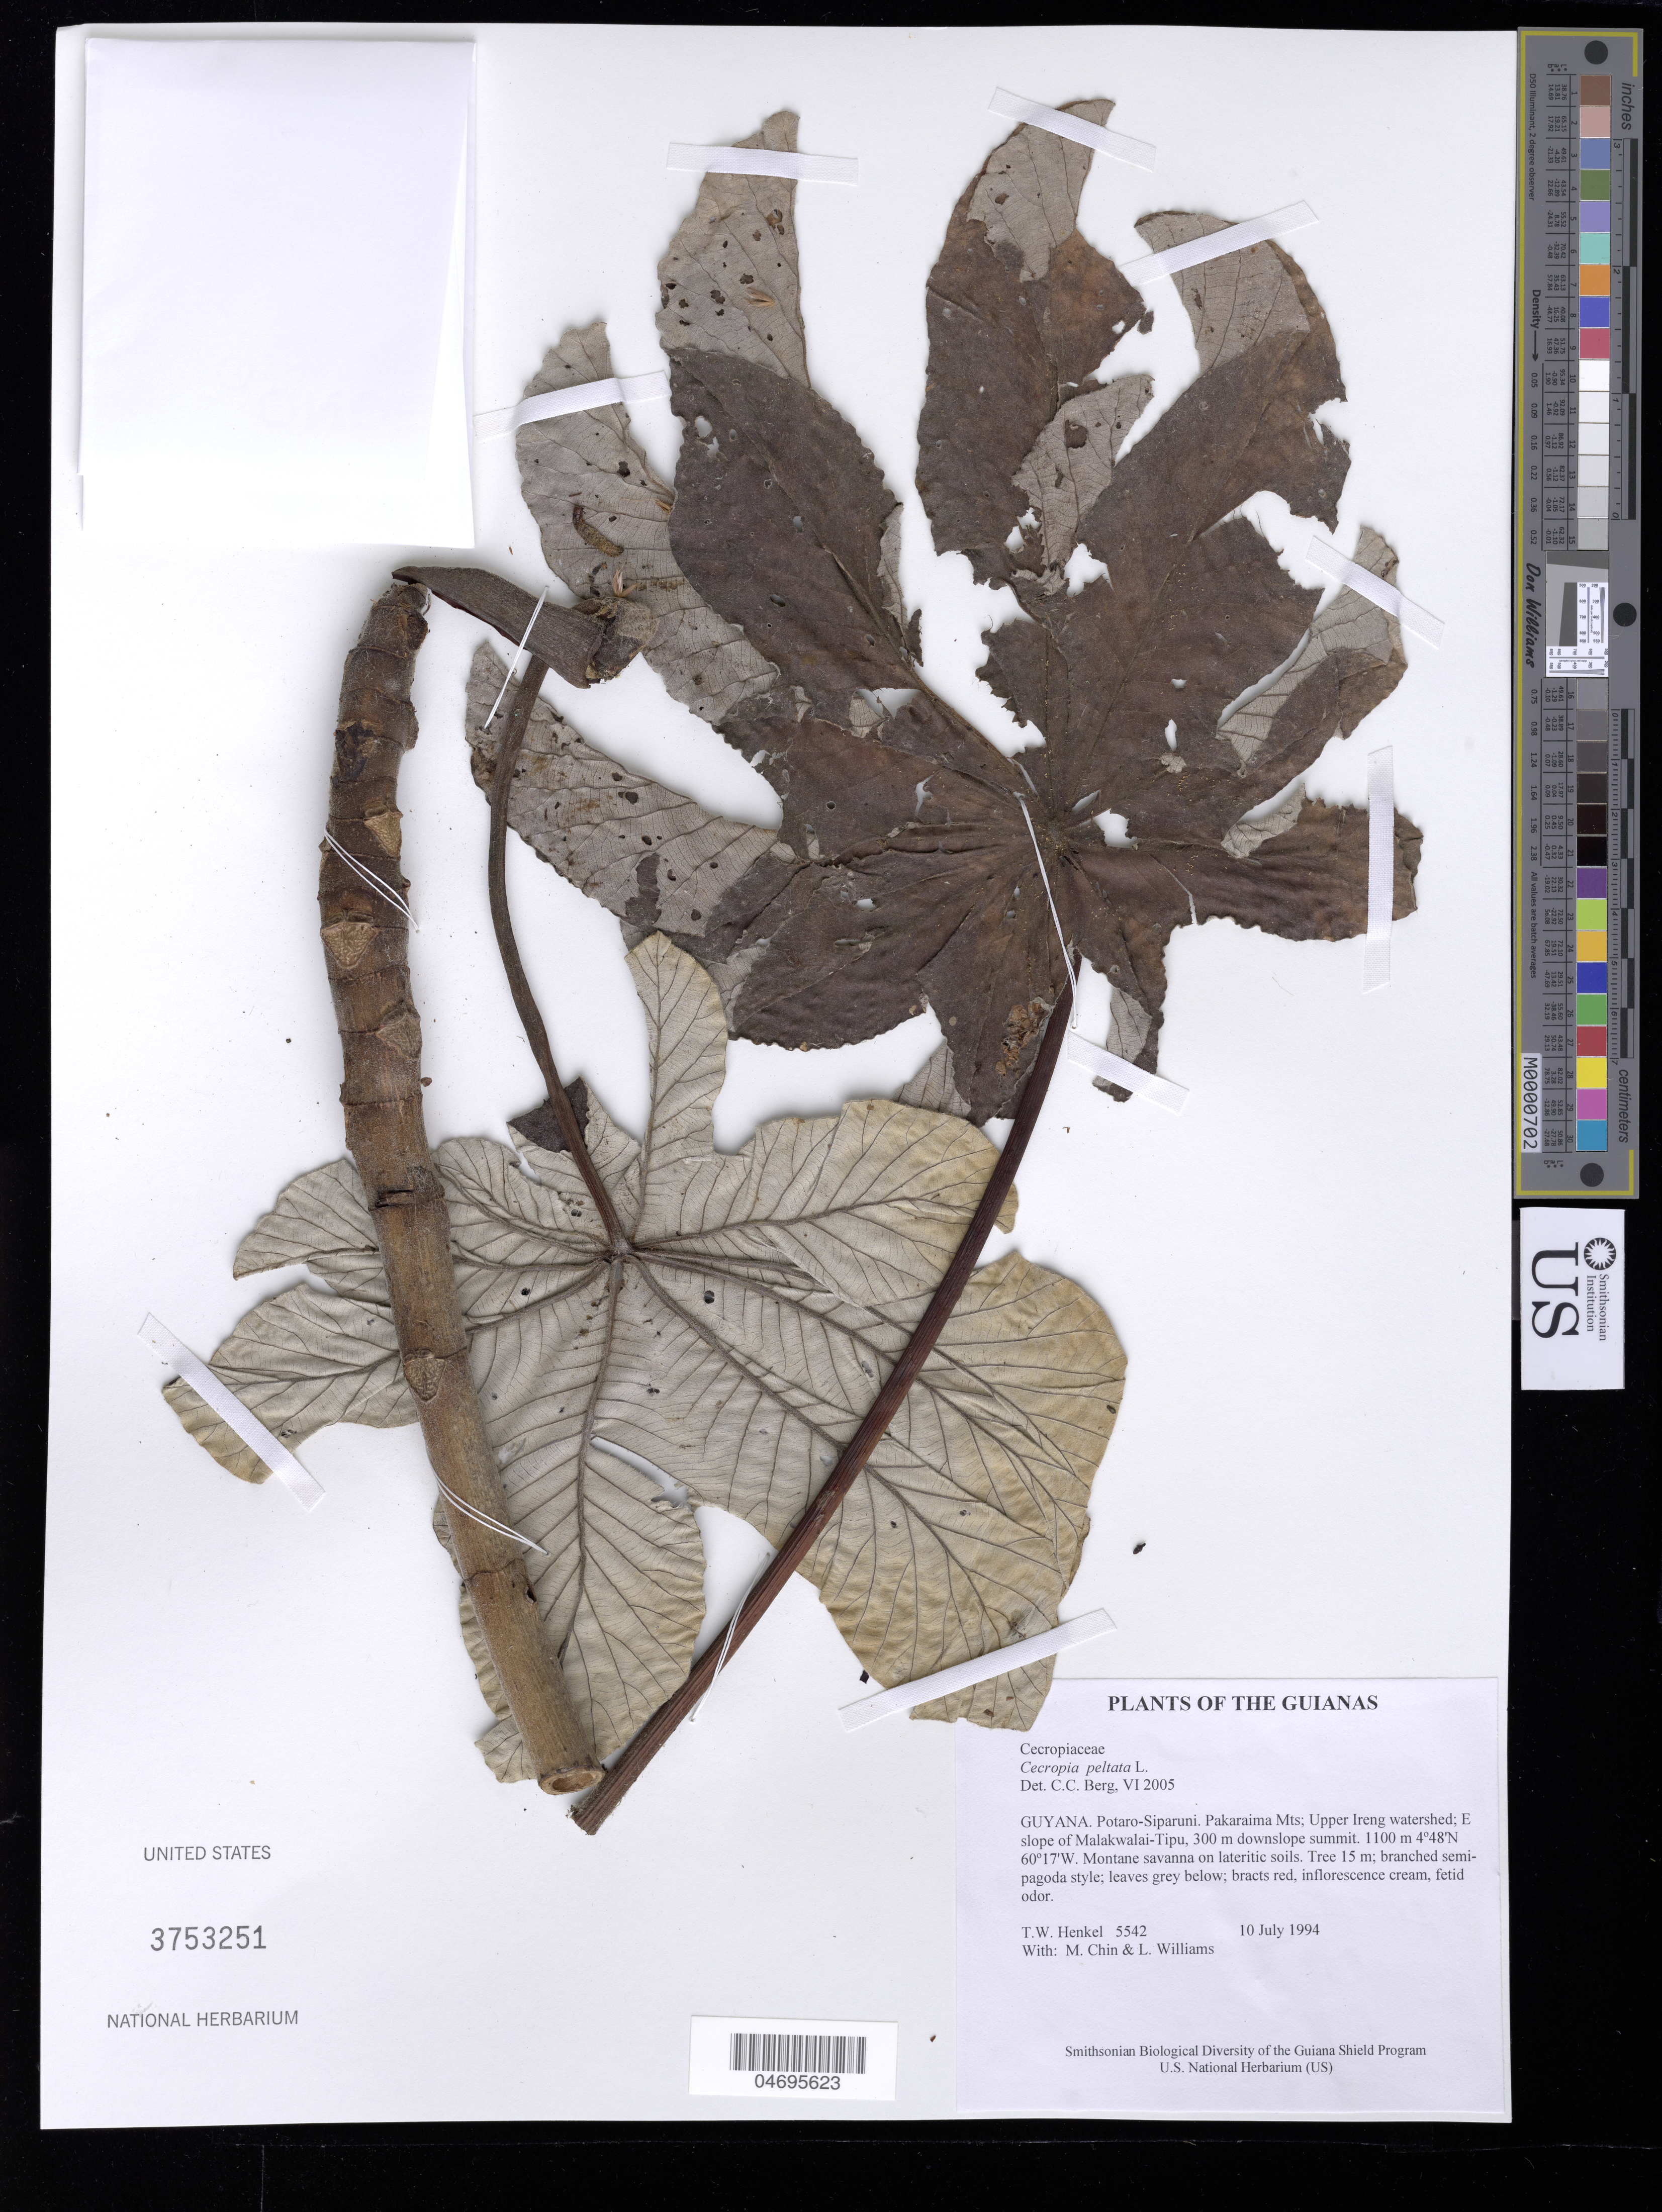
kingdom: Plantae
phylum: Tracheophyta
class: Magnoliopsida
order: Rosales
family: Urticaceae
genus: Cecropia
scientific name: Cecropia peltata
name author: L.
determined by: Berg, C. C.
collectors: T. Henkel, M. Chin & L. Williams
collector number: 5542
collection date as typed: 10 July 1994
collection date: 1994-07-10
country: Guyana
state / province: Potaro-Siparuni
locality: Pakaraima Mts; Upper Ireng watershed; E slope of Malakwalai-Tipu, 300 m downslope summit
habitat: Montane savanna on lateritic soils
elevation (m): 1100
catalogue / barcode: US 3753251